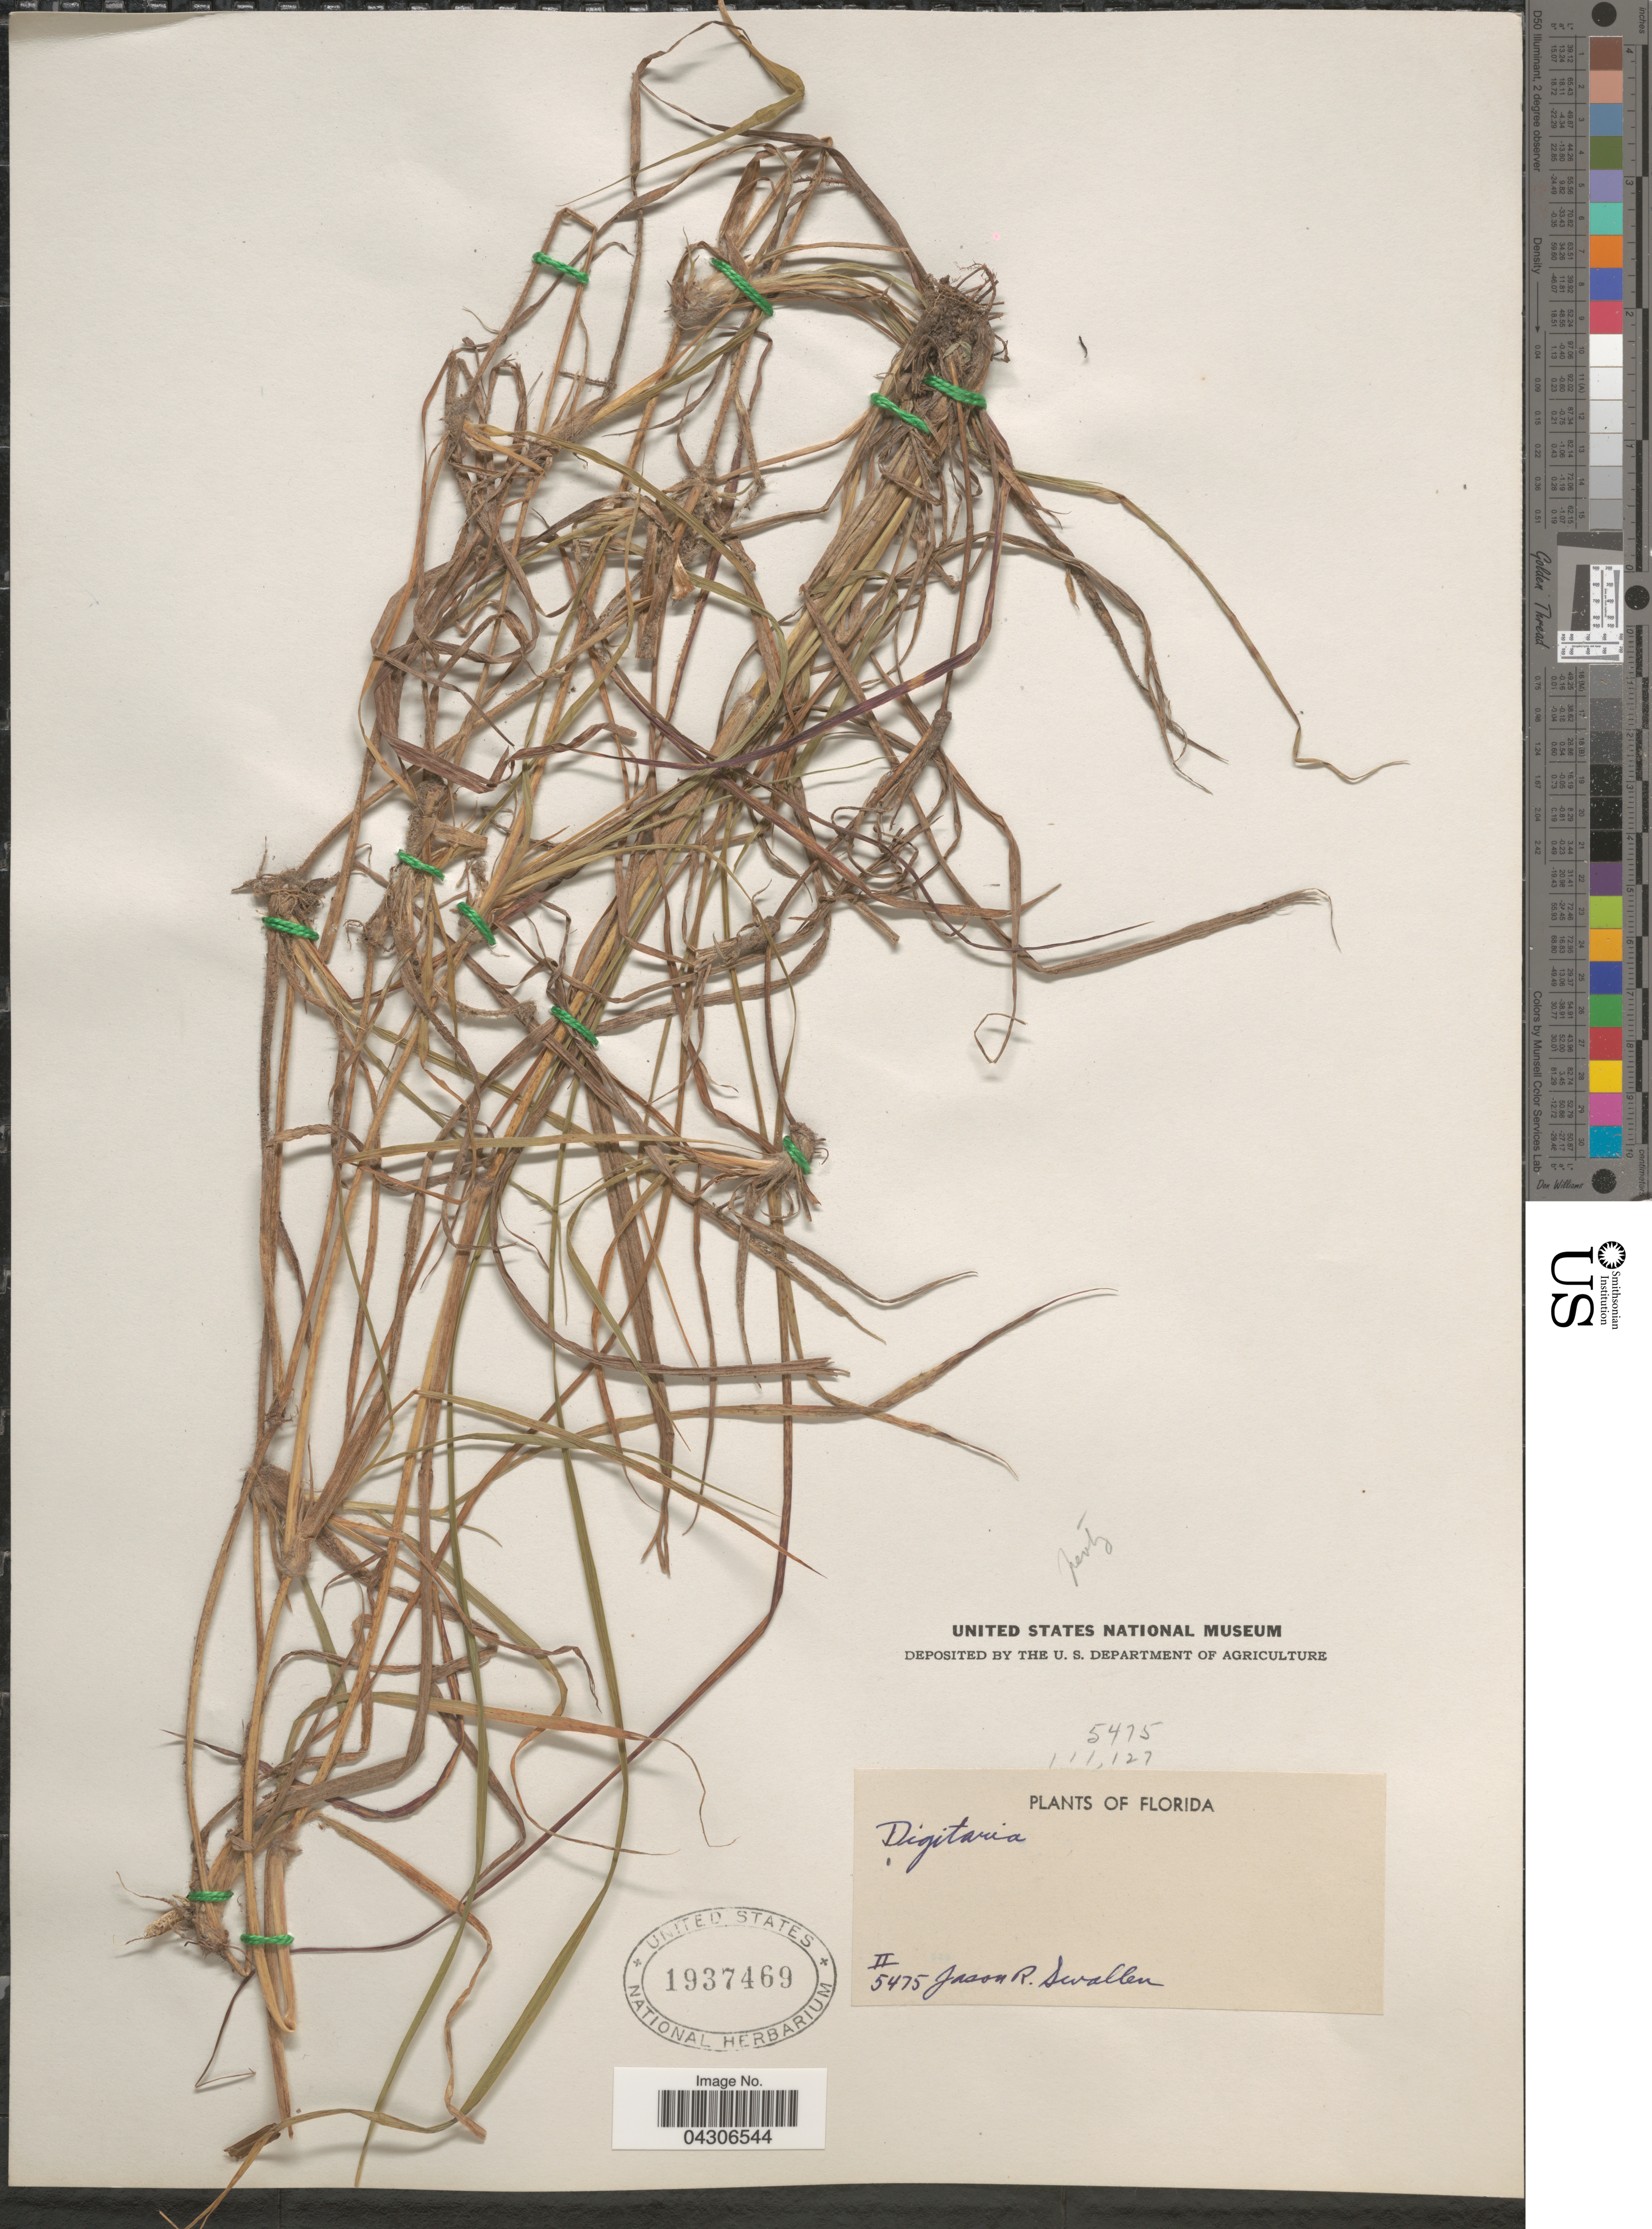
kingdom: Plantae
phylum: Tracheophyta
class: Liliopsida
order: Poales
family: Poaceae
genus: Digitaria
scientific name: Digitaria sp.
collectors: J. R. Swallen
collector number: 5475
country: United States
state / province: Florida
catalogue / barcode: US 1937469